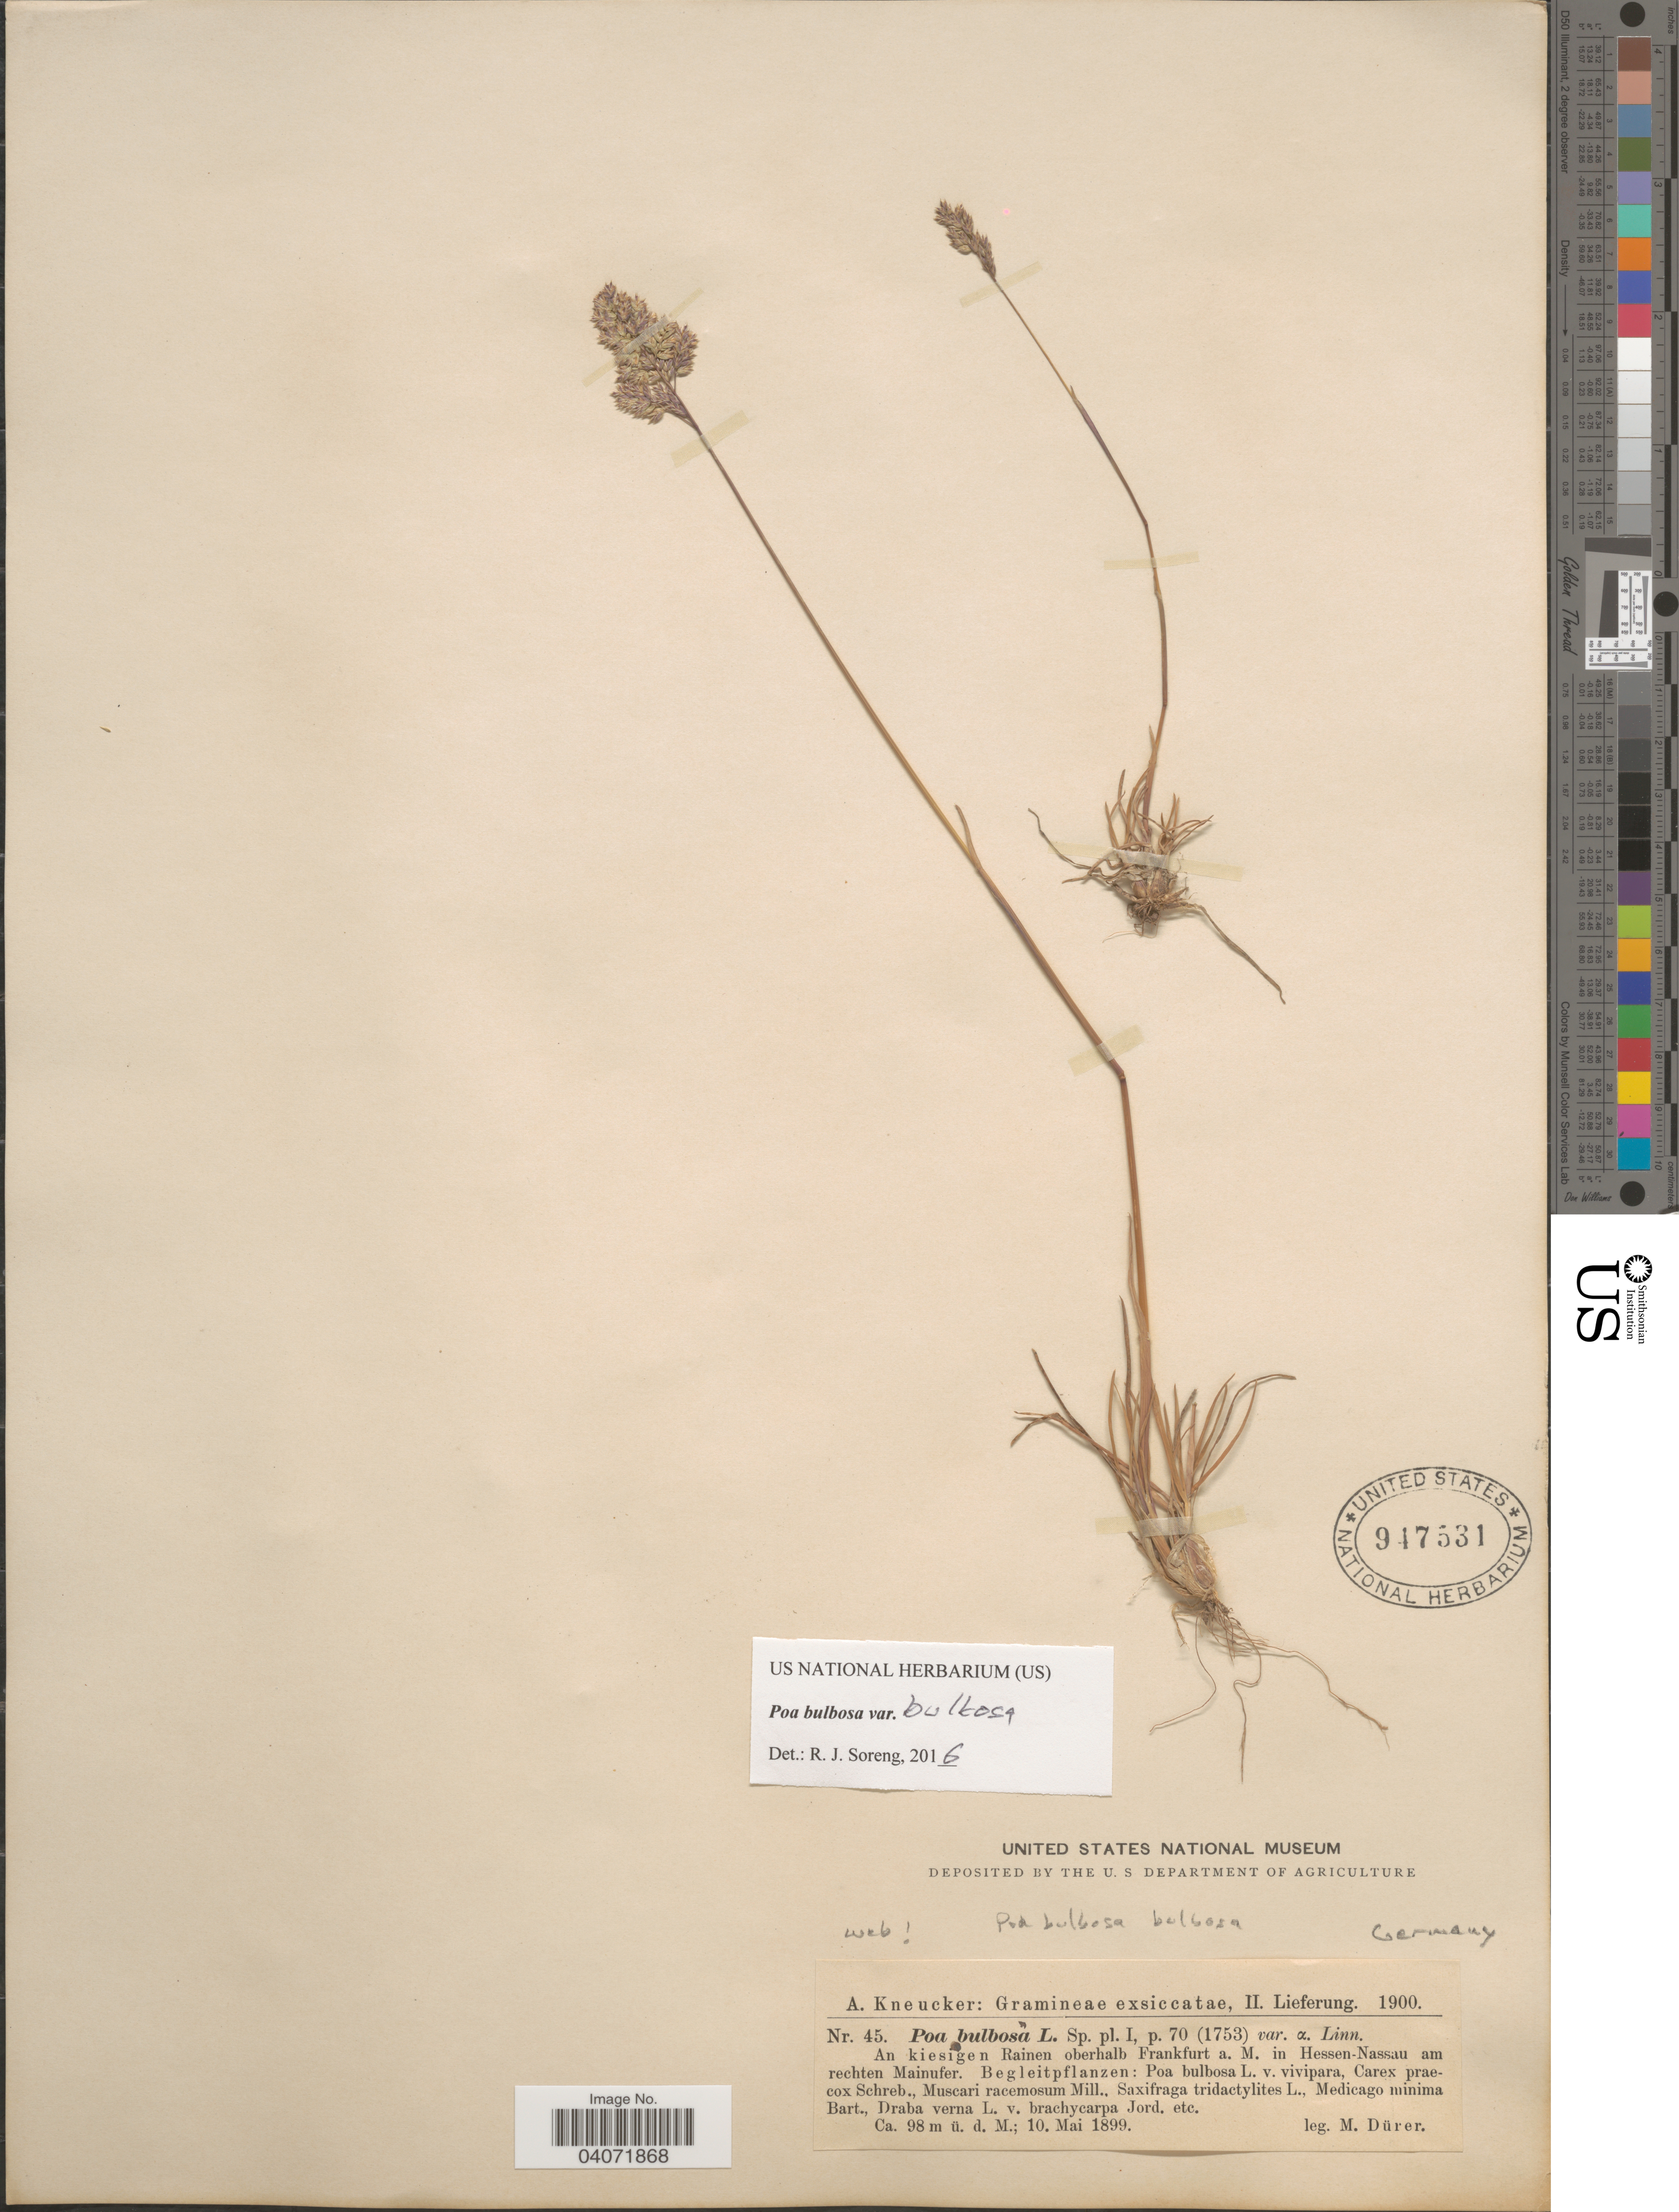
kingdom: Plantae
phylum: Tracheophyta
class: Liliopsida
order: Poales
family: Poaceae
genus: Poa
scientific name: Poa bulbosa subsp. bulbosa var. bulbosa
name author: L.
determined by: Soreng, Robert J., Research Associate (BOT), Smithsonian Institution - National Museum of Natural History (UNITED STATES)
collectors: M. Durer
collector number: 45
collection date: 1899-05-10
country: Germany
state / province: Hesse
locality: An kiesigen Rainen oberhalb Frankfurt a. M. in Hessen-Nassau am rechten Mainufer.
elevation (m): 98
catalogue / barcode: US 947531